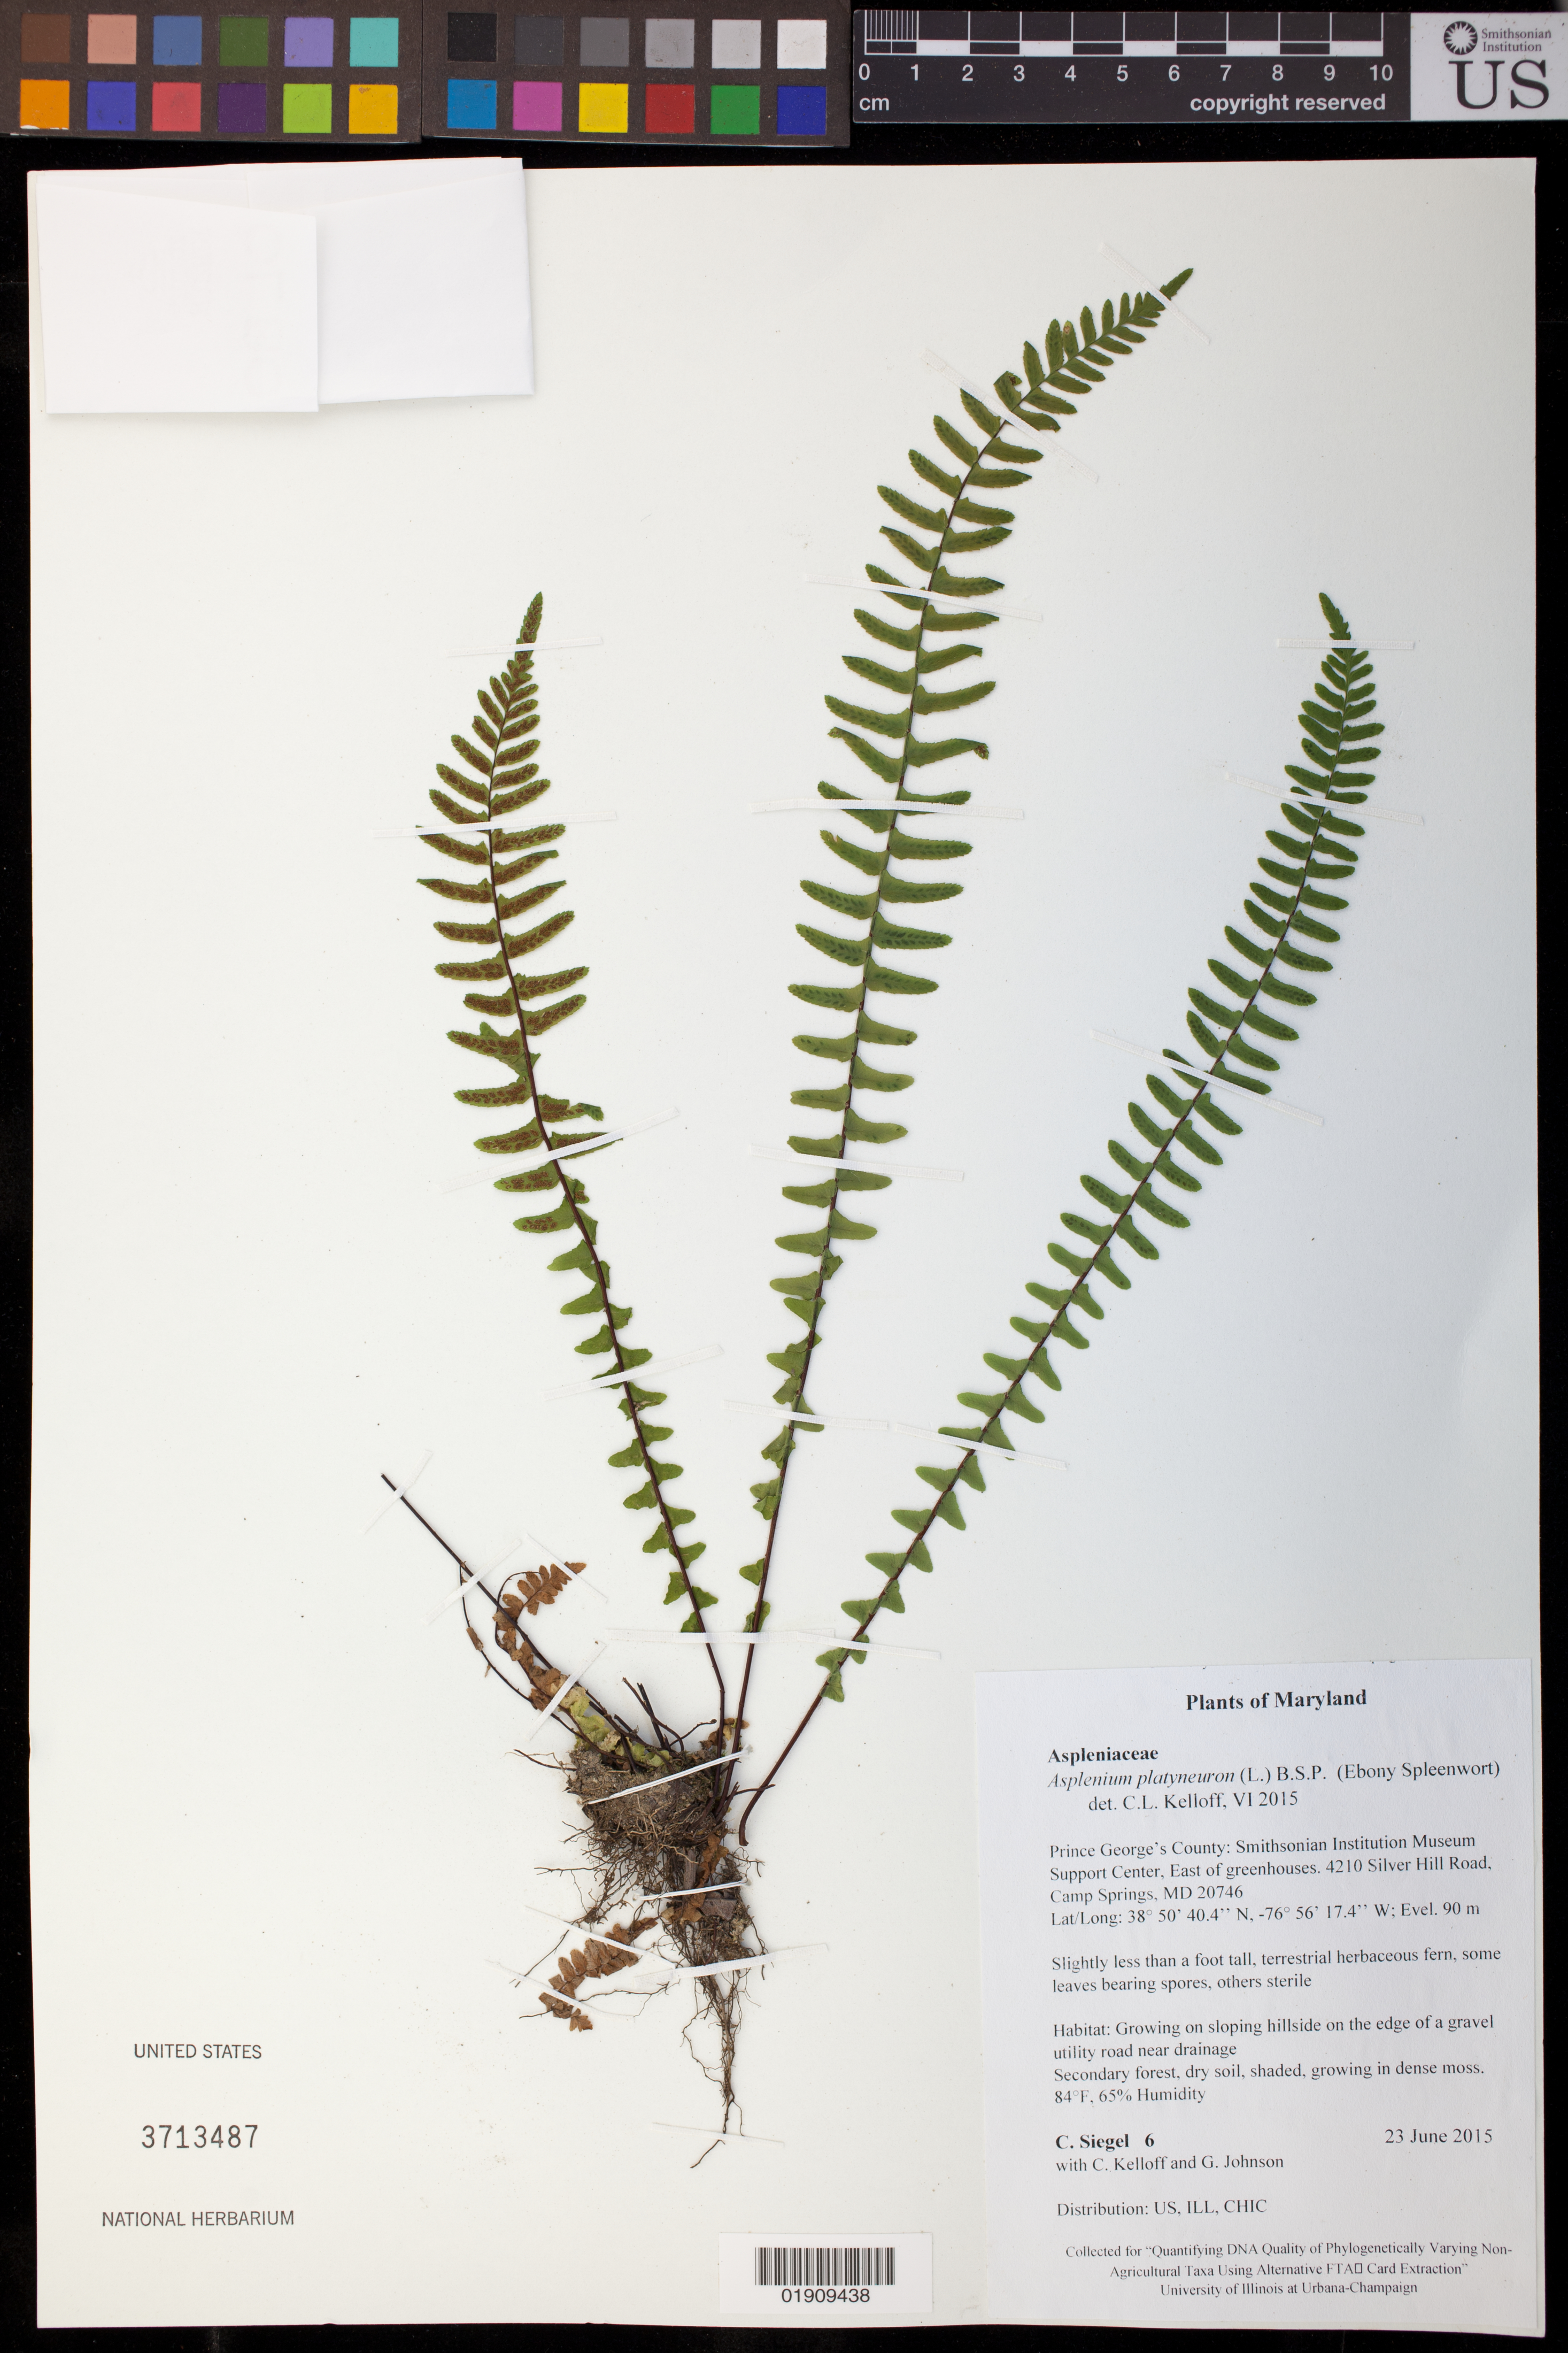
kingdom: Plantae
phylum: Tracheophyta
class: Polypodiopsida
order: Polypodiales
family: Aspleniaceae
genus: Asplenium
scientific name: Asplenium platyneuron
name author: (L.) Britton, Stearns & Poggenb.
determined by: Kelloff, Carol L., (US), Smithsonian Institution - National Museum of Natural History (UNITED STATES)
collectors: C. Siegel, C. L. Kelloff & G. Johnson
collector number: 6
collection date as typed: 23 June 2015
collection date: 2015-06-23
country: United States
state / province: Maryland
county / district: Prince George's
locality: Smithsonian Institution Museum Support Center, 4210 Silver Hill Road, Camp Springs, MD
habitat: Growing on sloping hillside near gravel utility road. Secondary forest, dry soil, partial sun. 84 degrees F; 65% humidity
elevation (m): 90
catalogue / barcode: US 3713487